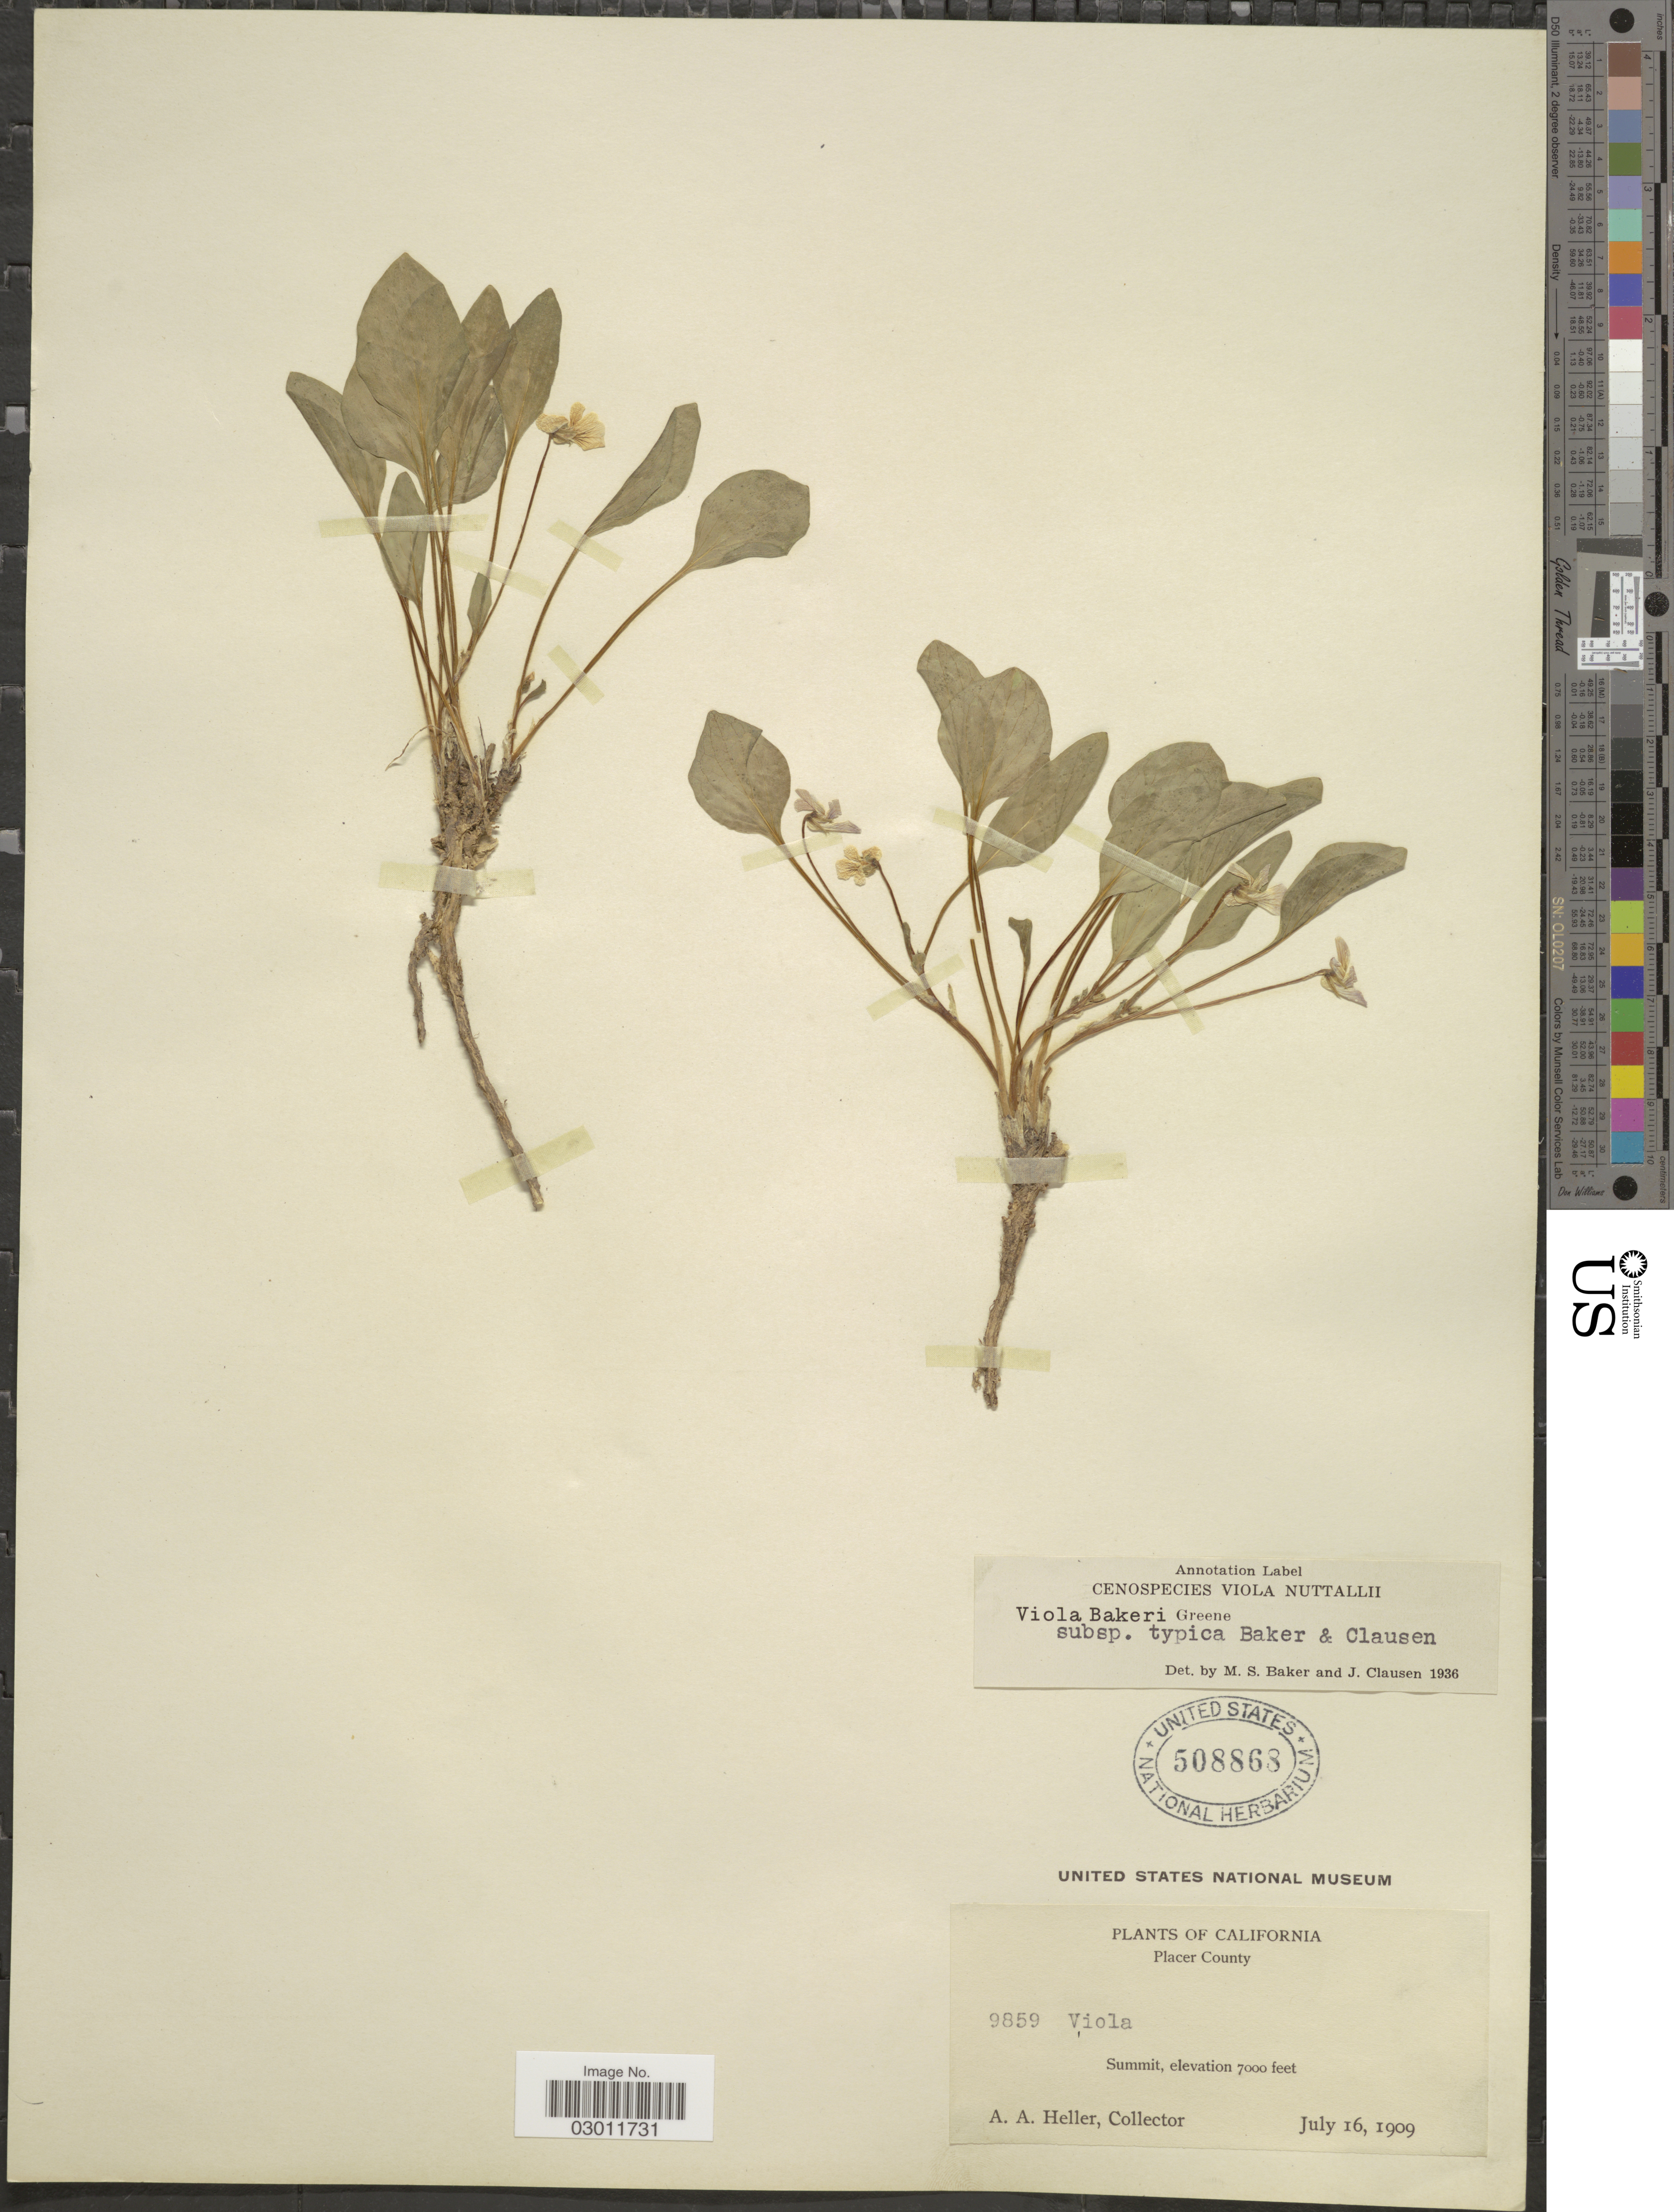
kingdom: Plantae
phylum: Tracheophyta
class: Magnoliopsida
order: Malpighiales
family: Violaceae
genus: Viola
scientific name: Viola bakeri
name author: Greene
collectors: A. A. Heller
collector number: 9859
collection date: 1909-07-16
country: United States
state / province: California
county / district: Placer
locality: Placer County, Summit.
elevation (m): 2134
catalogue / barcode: US 508868